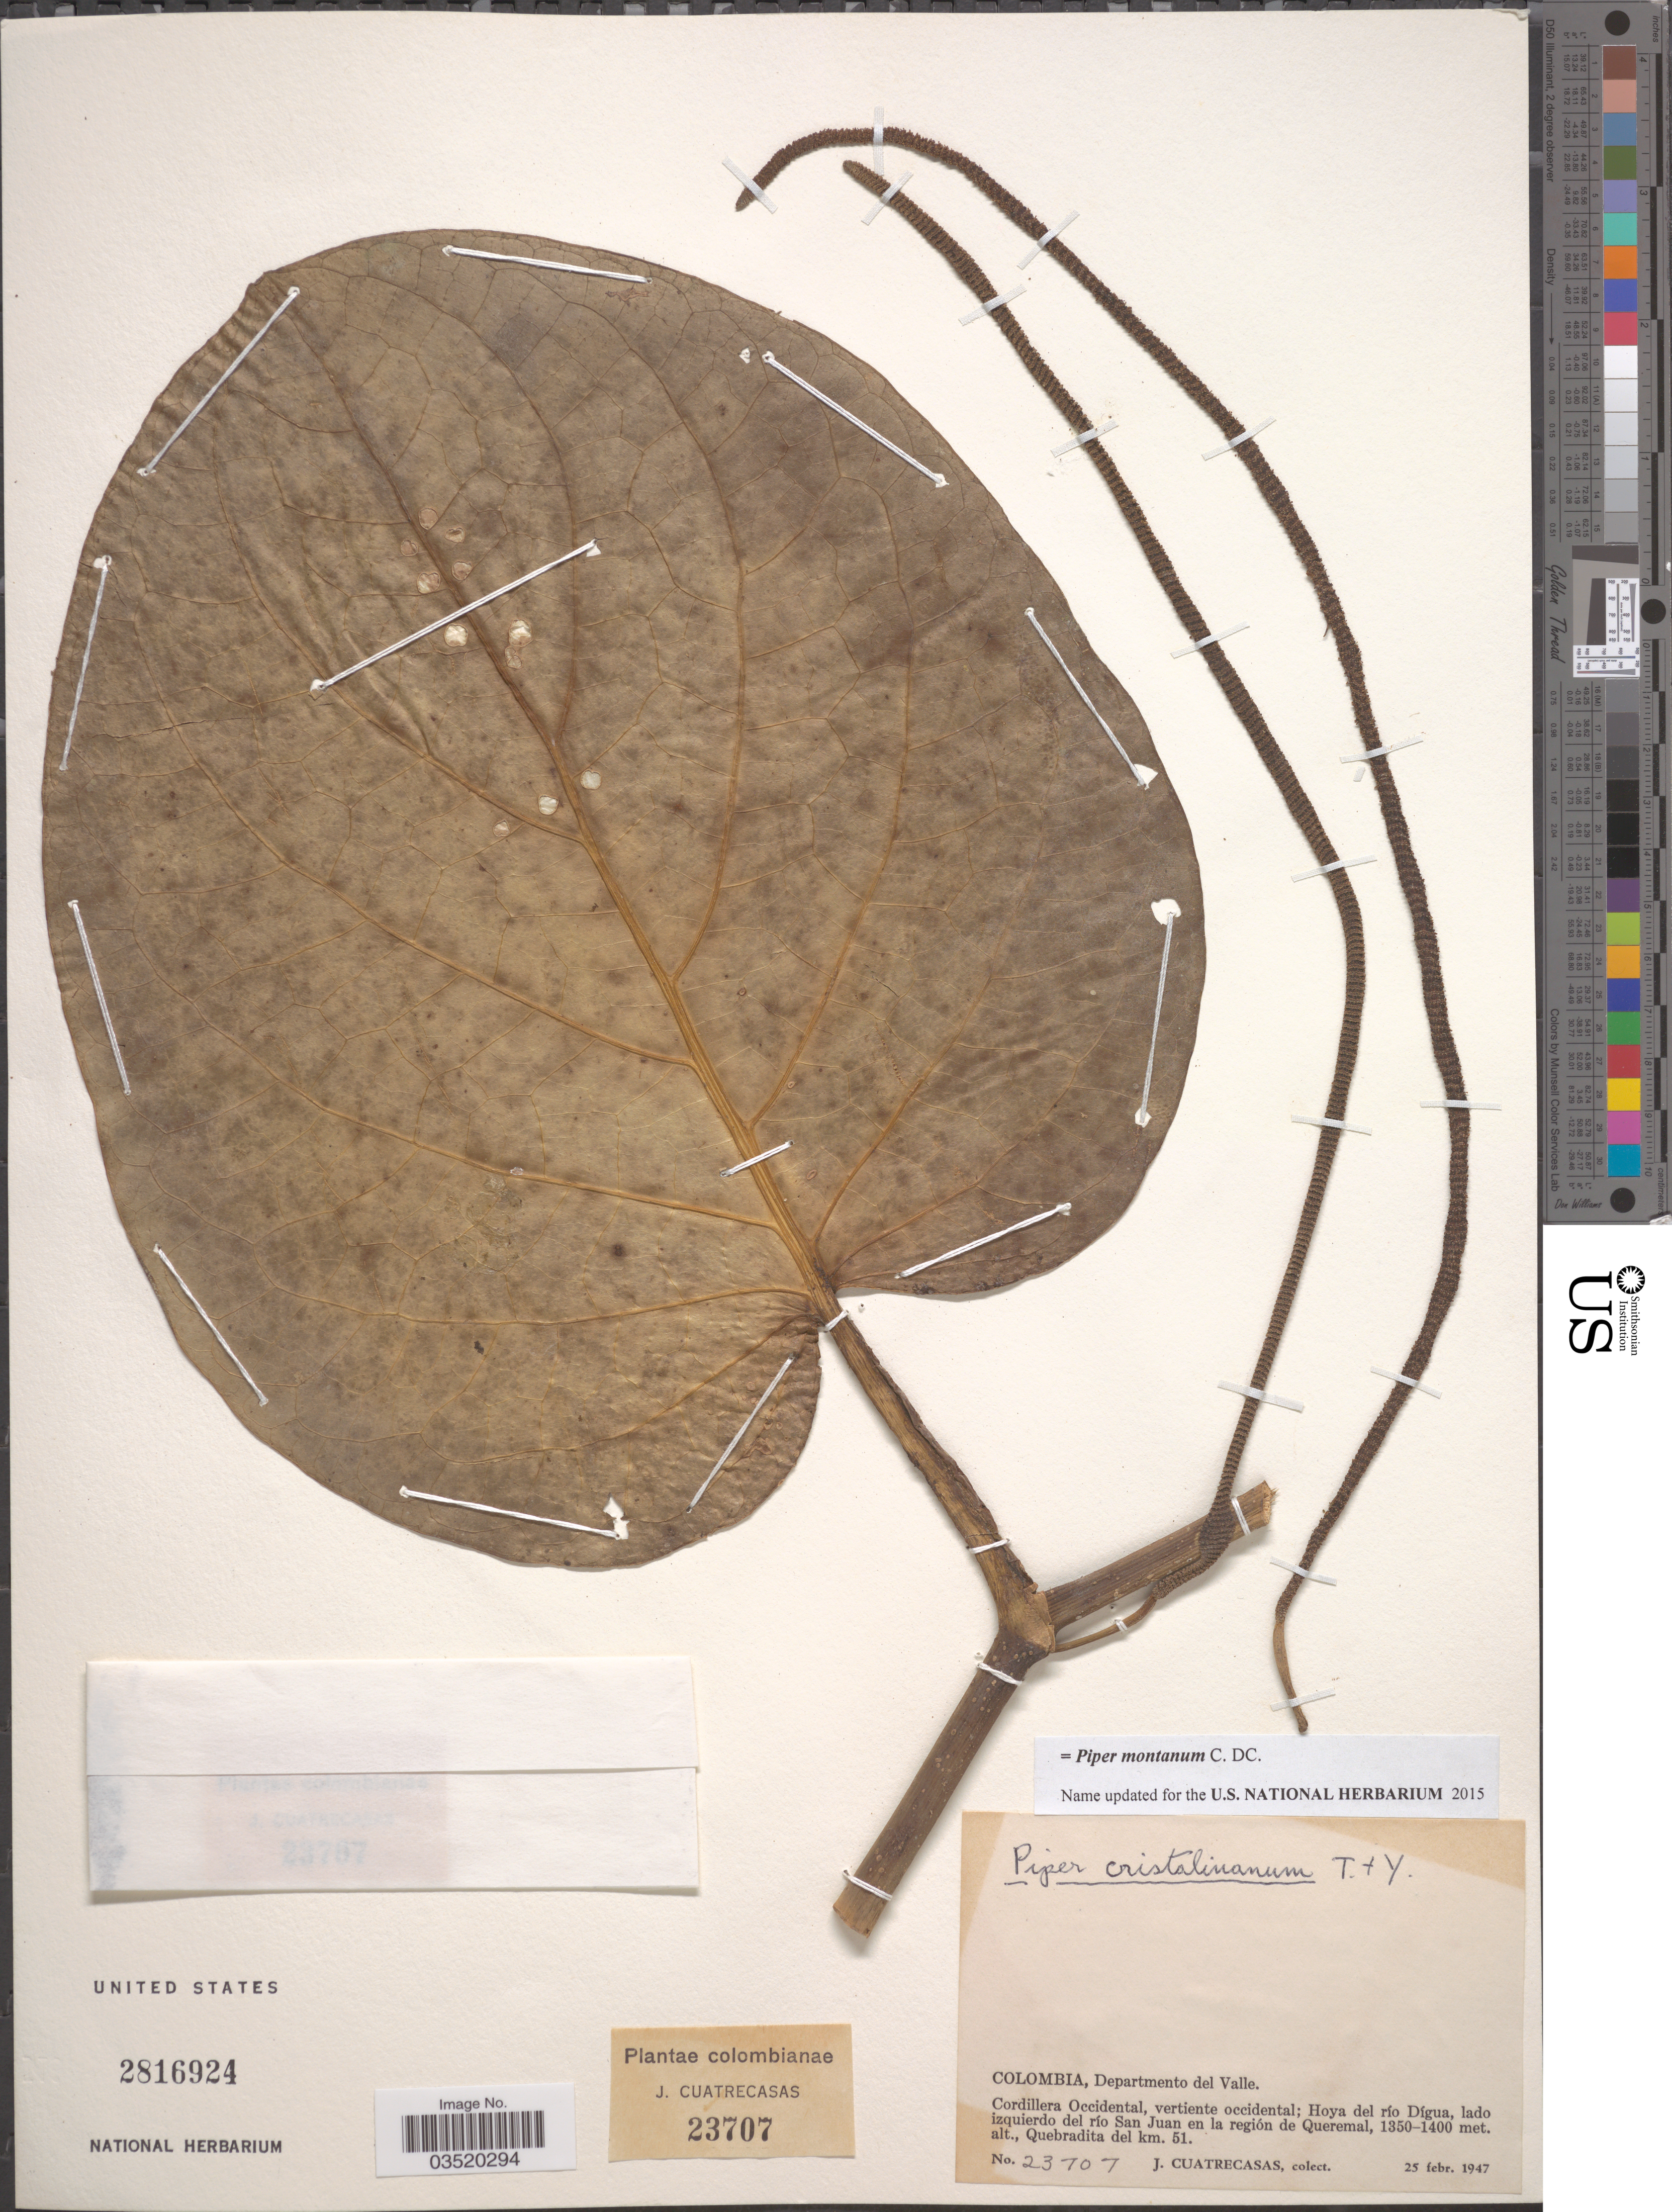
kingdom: Plantae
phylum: Tracheophyta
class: Magnoliopsida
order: Piperales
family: Piperaceae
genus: Piper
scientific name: Piper montanum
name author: C. DC.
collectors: J. Cuatrecasas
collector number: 23707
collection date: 1947-02-25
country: Colombia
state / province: Valle del Cauca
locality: Departmento del Valle. Cordillera Occidental, vertiente occidental; Hoya del río Dígua, lado izquierdo del río San Juan en la región de Queremal. Quebradita del km. 51.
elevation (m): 1350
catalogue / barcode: US 2816924